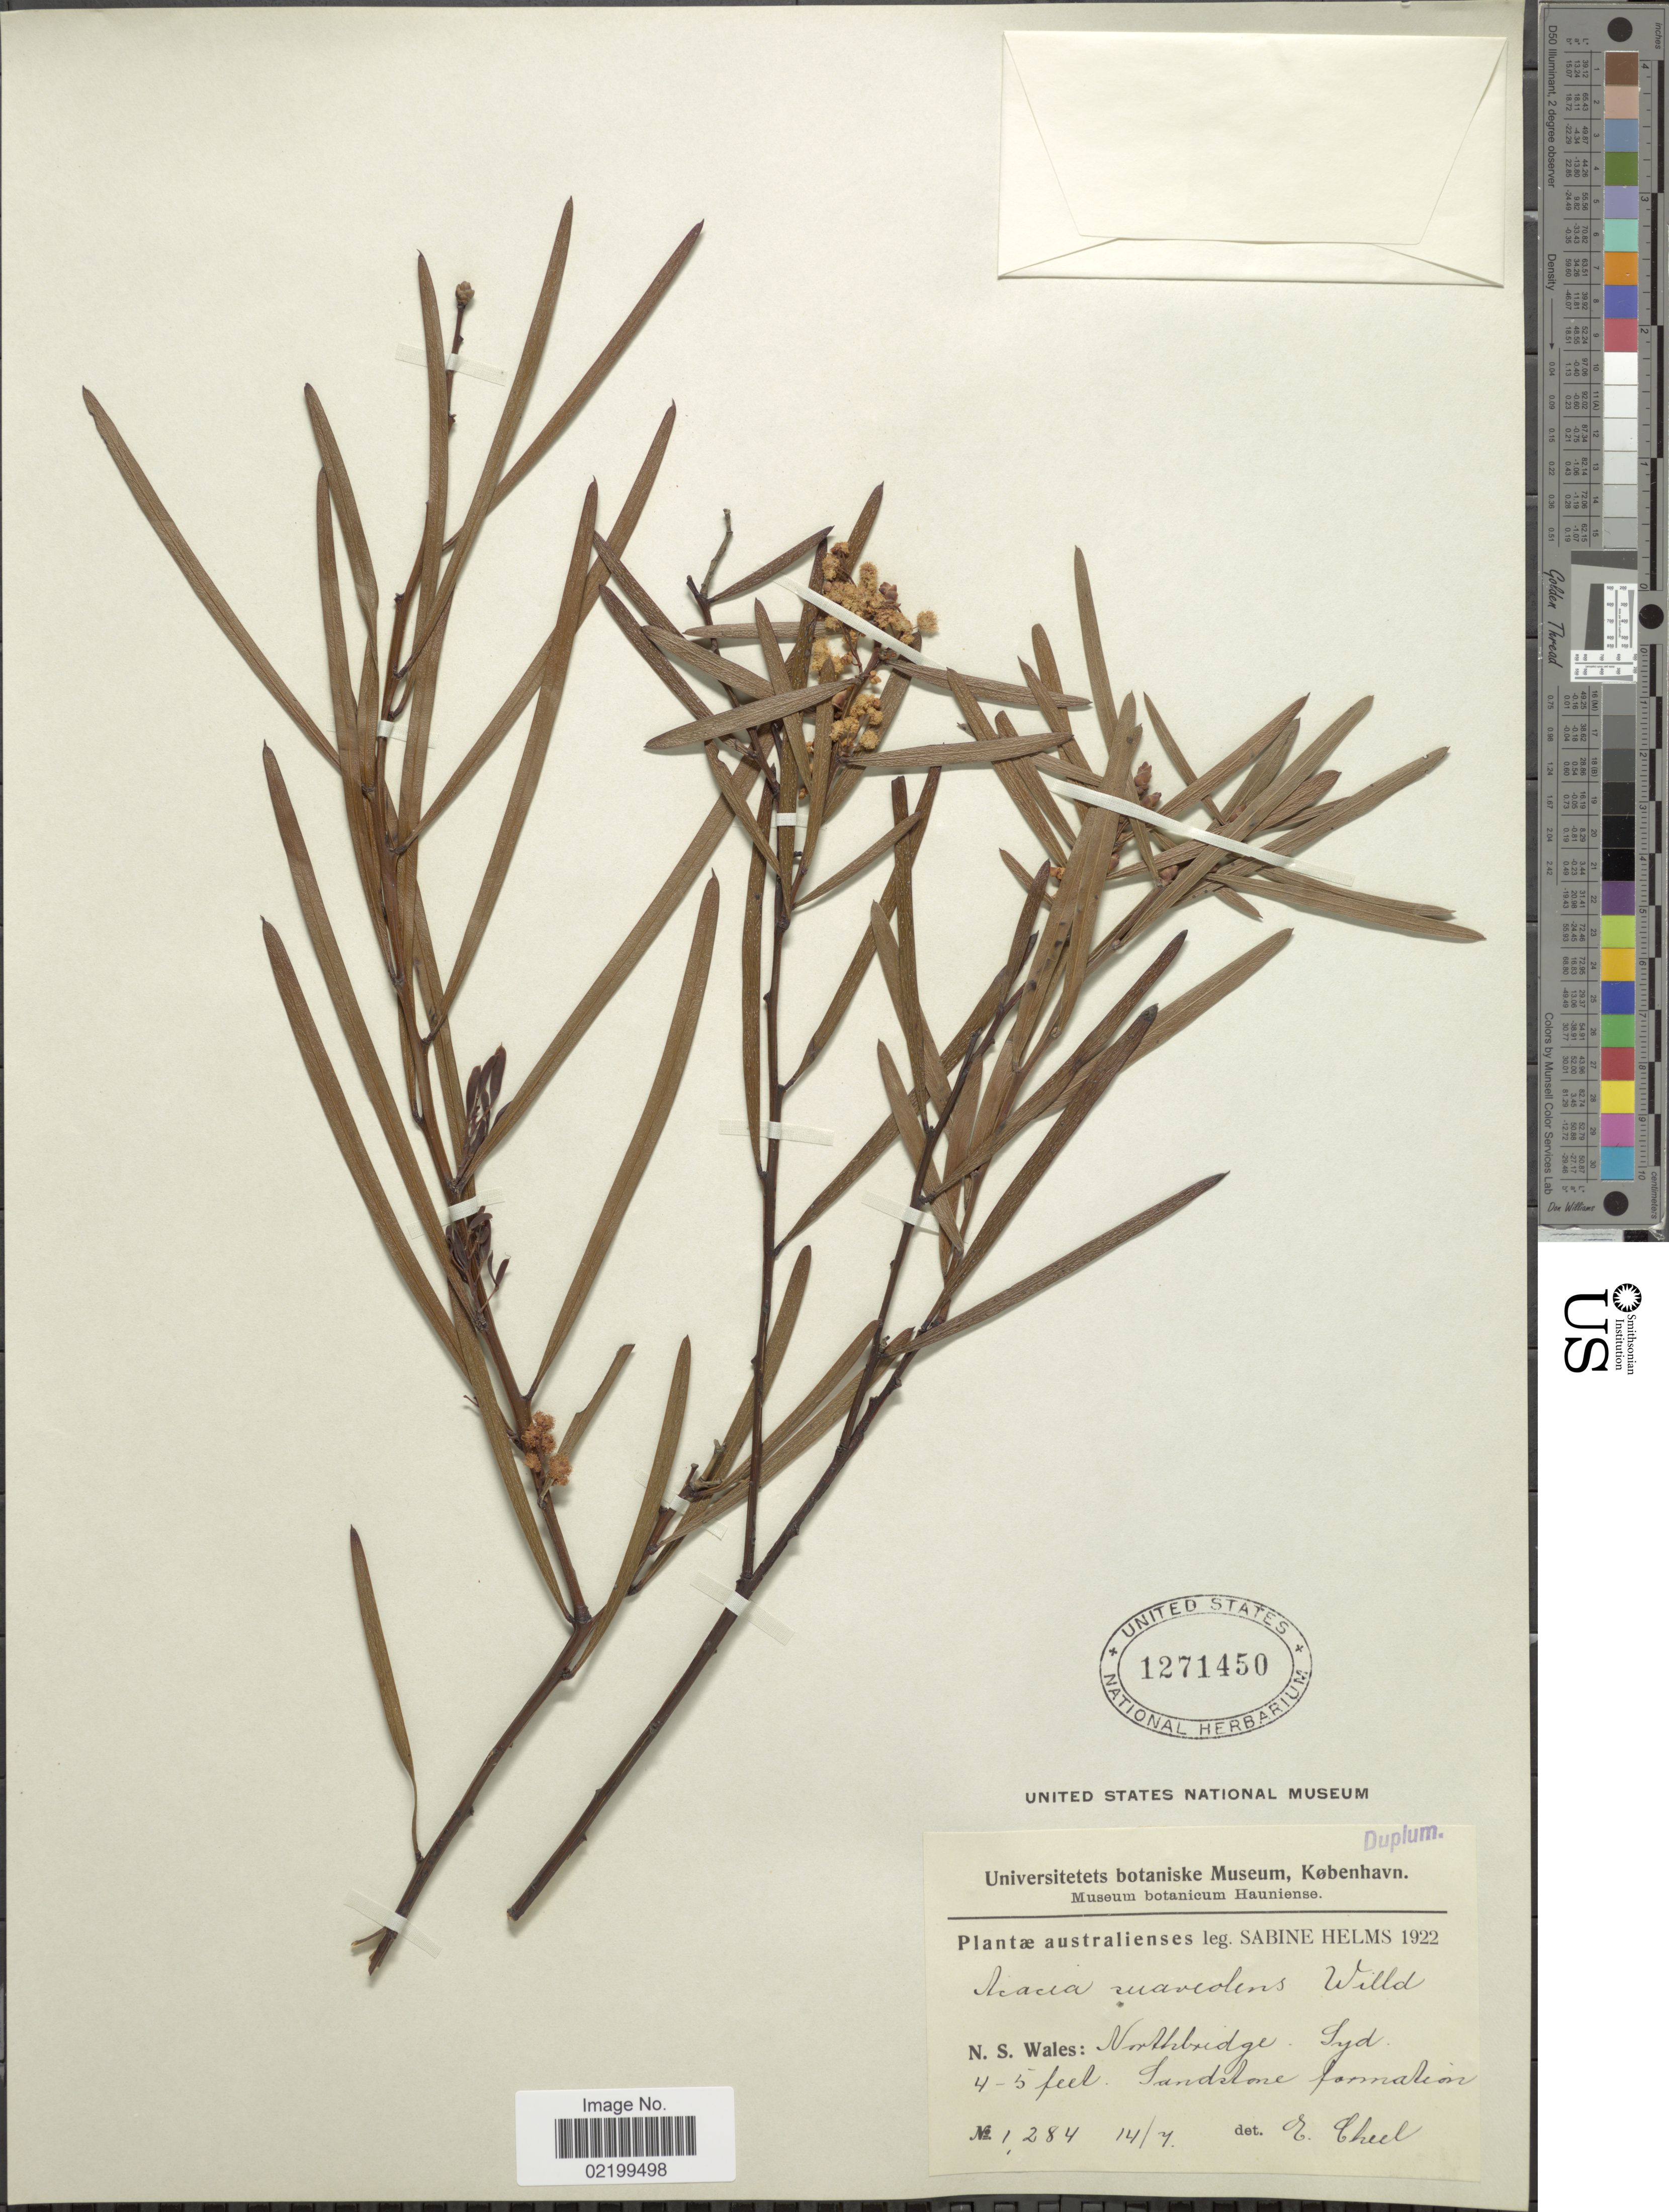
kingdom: Plantae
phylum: Tracheophyta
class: Magnoliopsida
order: Fabales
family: Fabaceae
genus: Acacia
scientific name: Acacia suaveolens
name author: (Sm.) Willd.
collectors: S. Helms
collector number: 1284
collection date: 1922-07-14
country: Australia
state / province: New South Wales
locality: N.S. Wales: Northbridge Syd.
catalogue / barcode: US 1271450